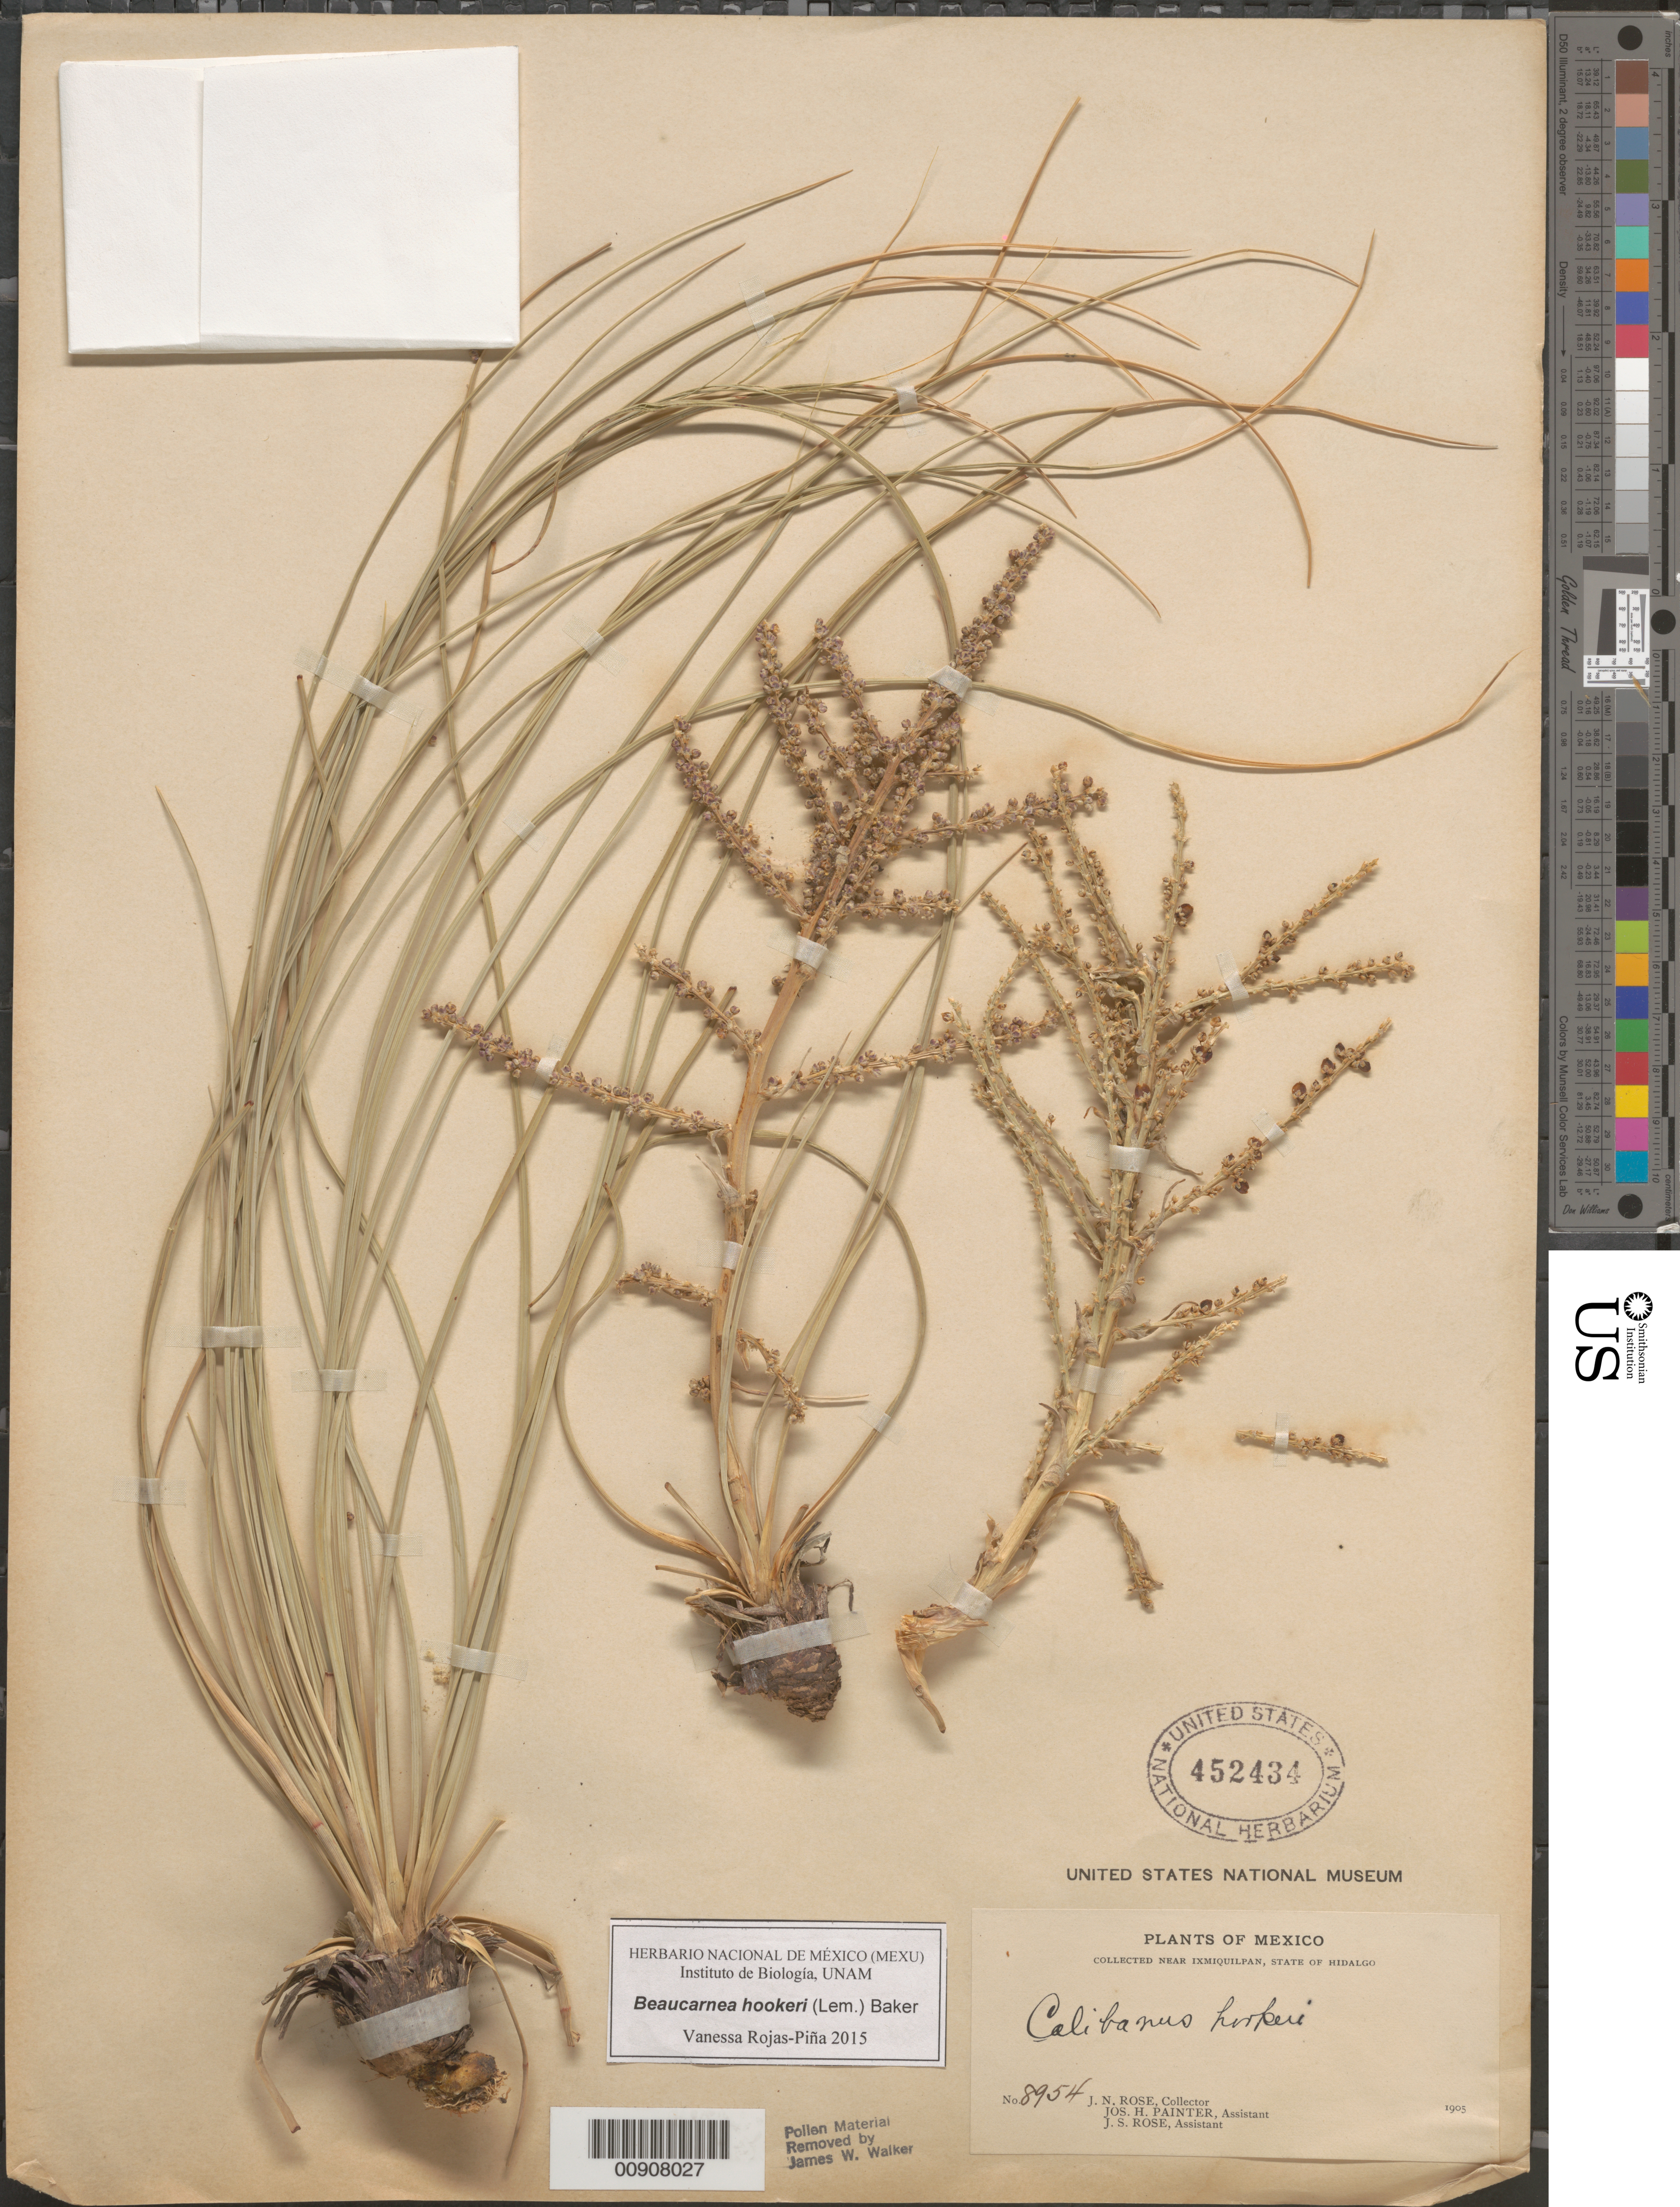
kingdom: Plantae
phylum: Tracheophyta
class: Liliopsida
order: Asparagales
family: Asparagaceae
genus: Beaucarnea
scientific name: Beaucarnea hookeri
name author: (Lem.) Baker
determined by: Rojas-Pina, Vanessa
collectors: J. N. Rose, J. H. Painter & J. S. Rose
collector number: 8954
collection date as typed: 1905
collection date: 1905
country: Mexico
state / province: Hidalgo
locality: Near Ixmiquilpan, State of Hidalgo.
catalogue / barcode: US 452434